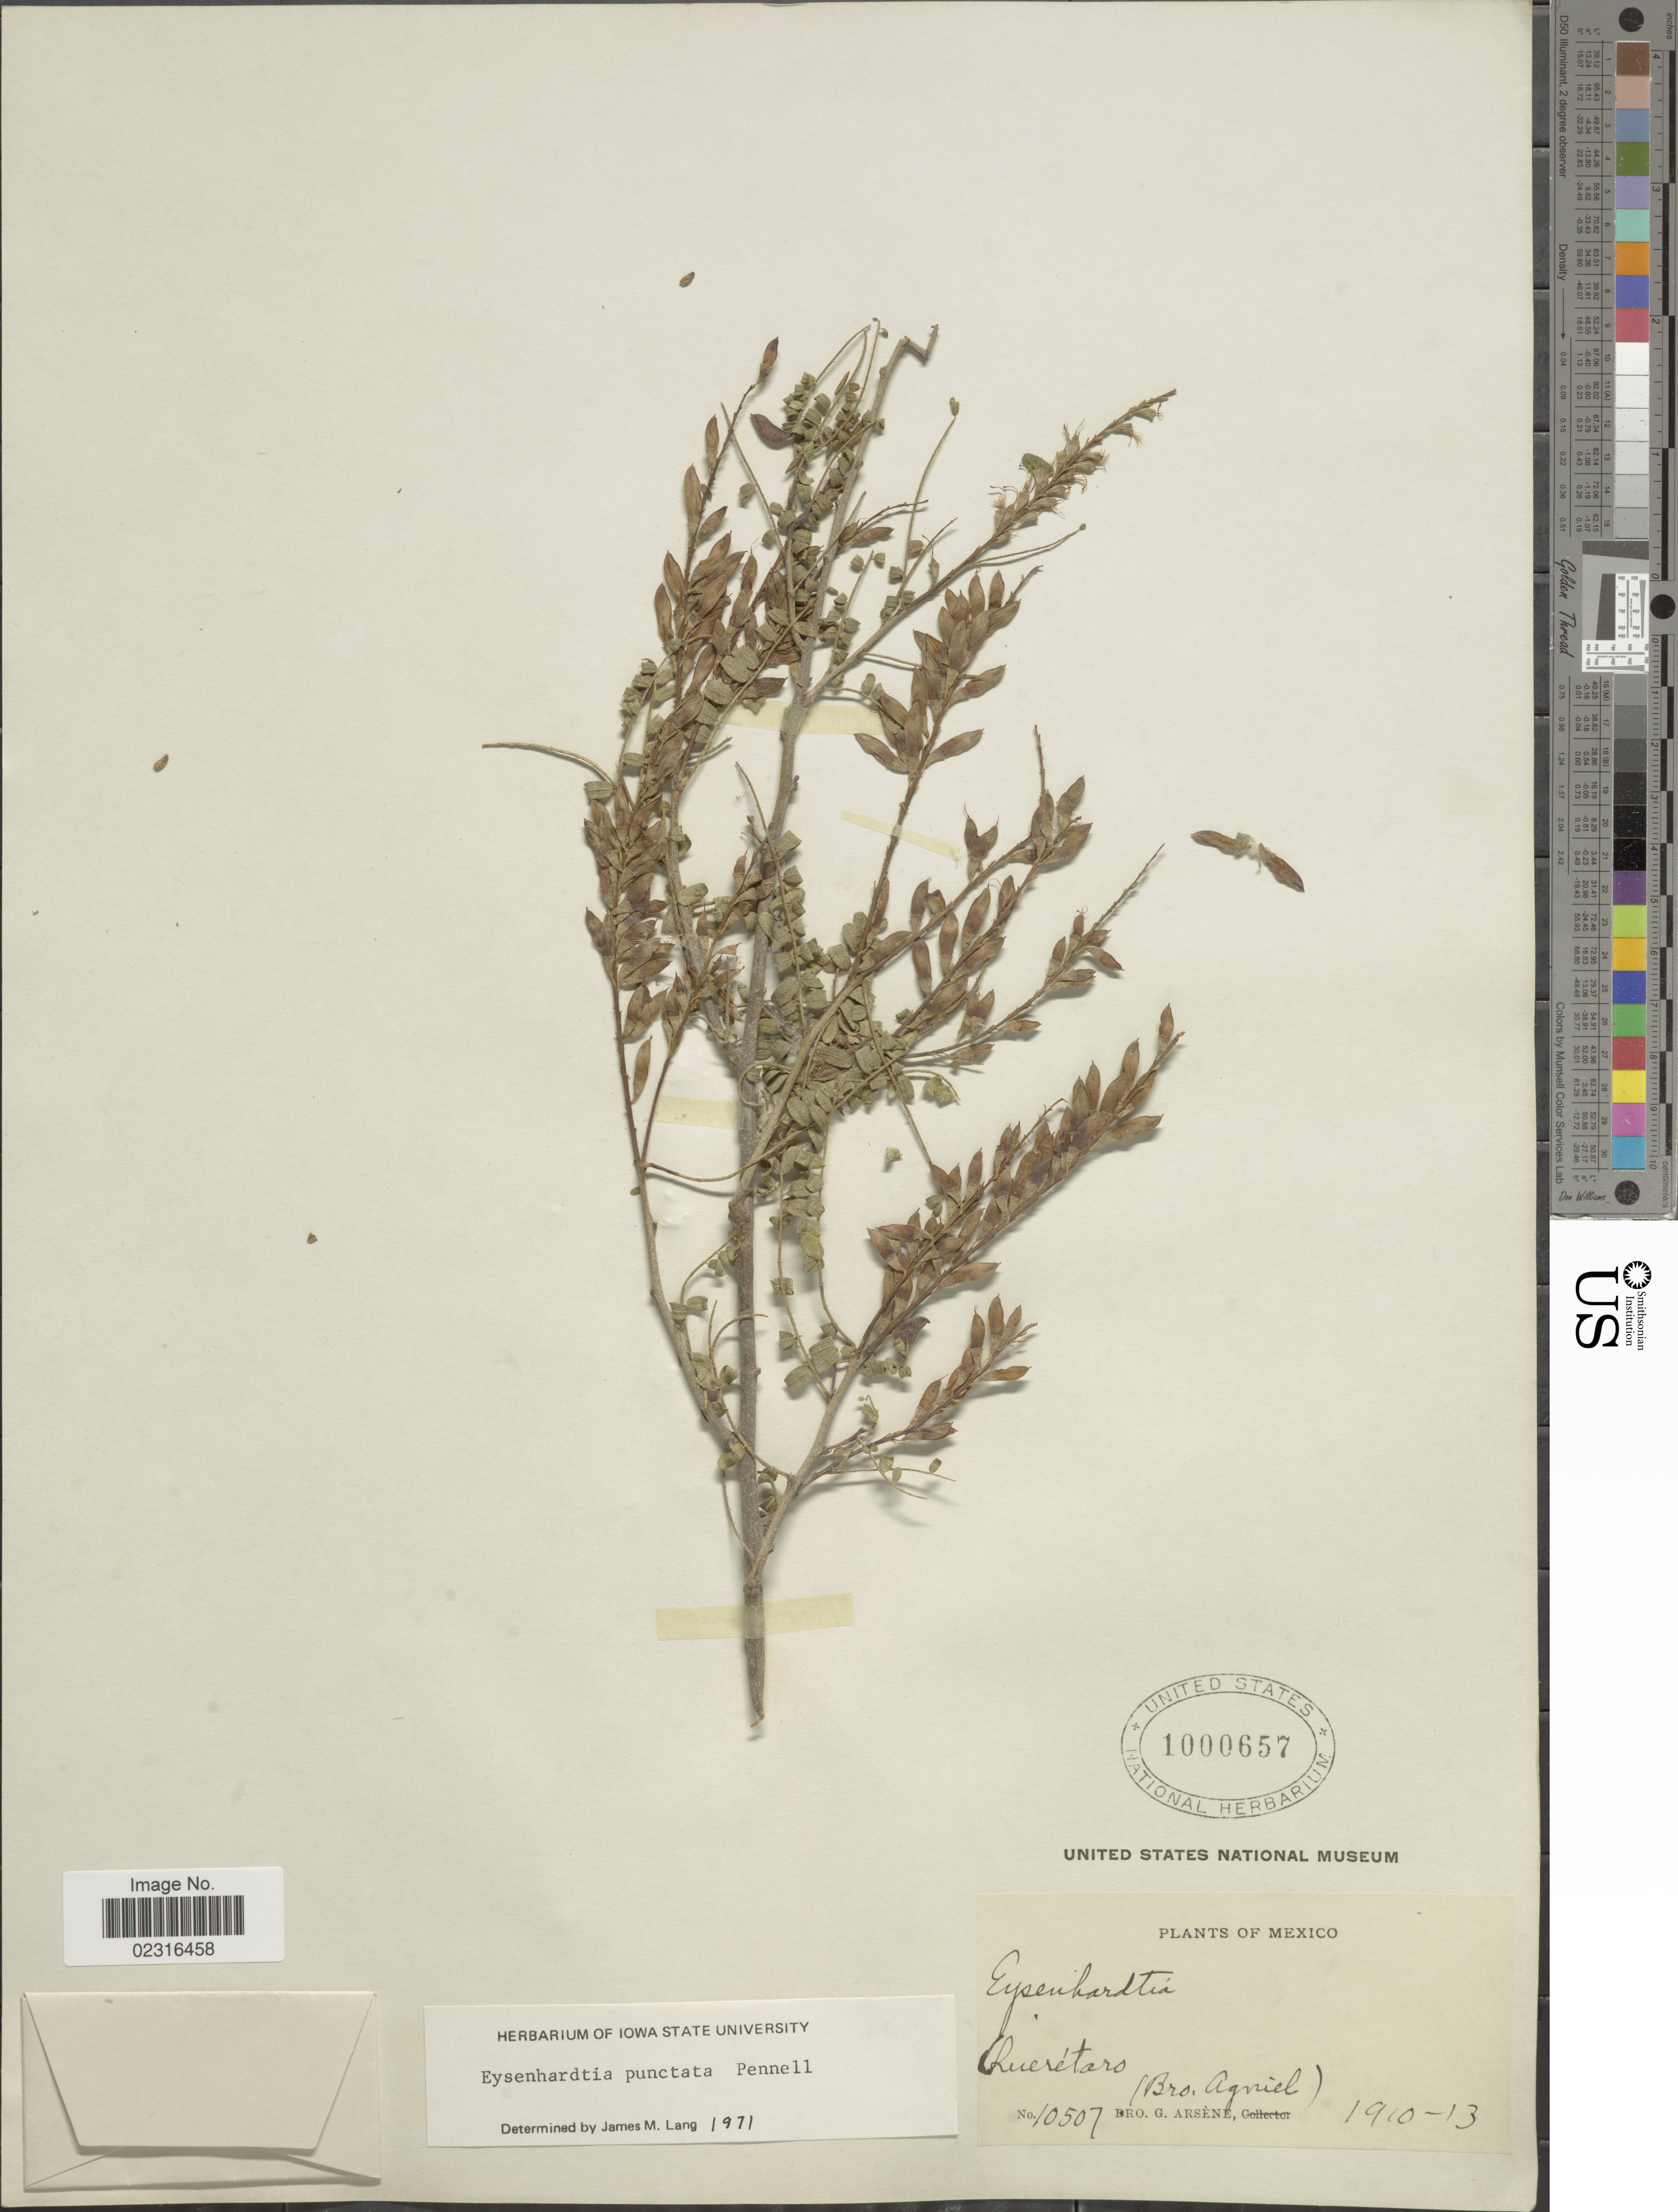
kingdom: Plantae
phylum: Tracheophyta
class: Magnoliopsida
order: Fabales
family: Fabaceae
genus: Eysenhardtia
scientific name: Eysenhardtia punctata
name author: Pennell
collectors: Bro. Agniel & F. Hyacinth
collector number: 10507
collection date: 1910/1913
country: Mexico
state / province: Querétaro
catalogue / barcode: US 1000657